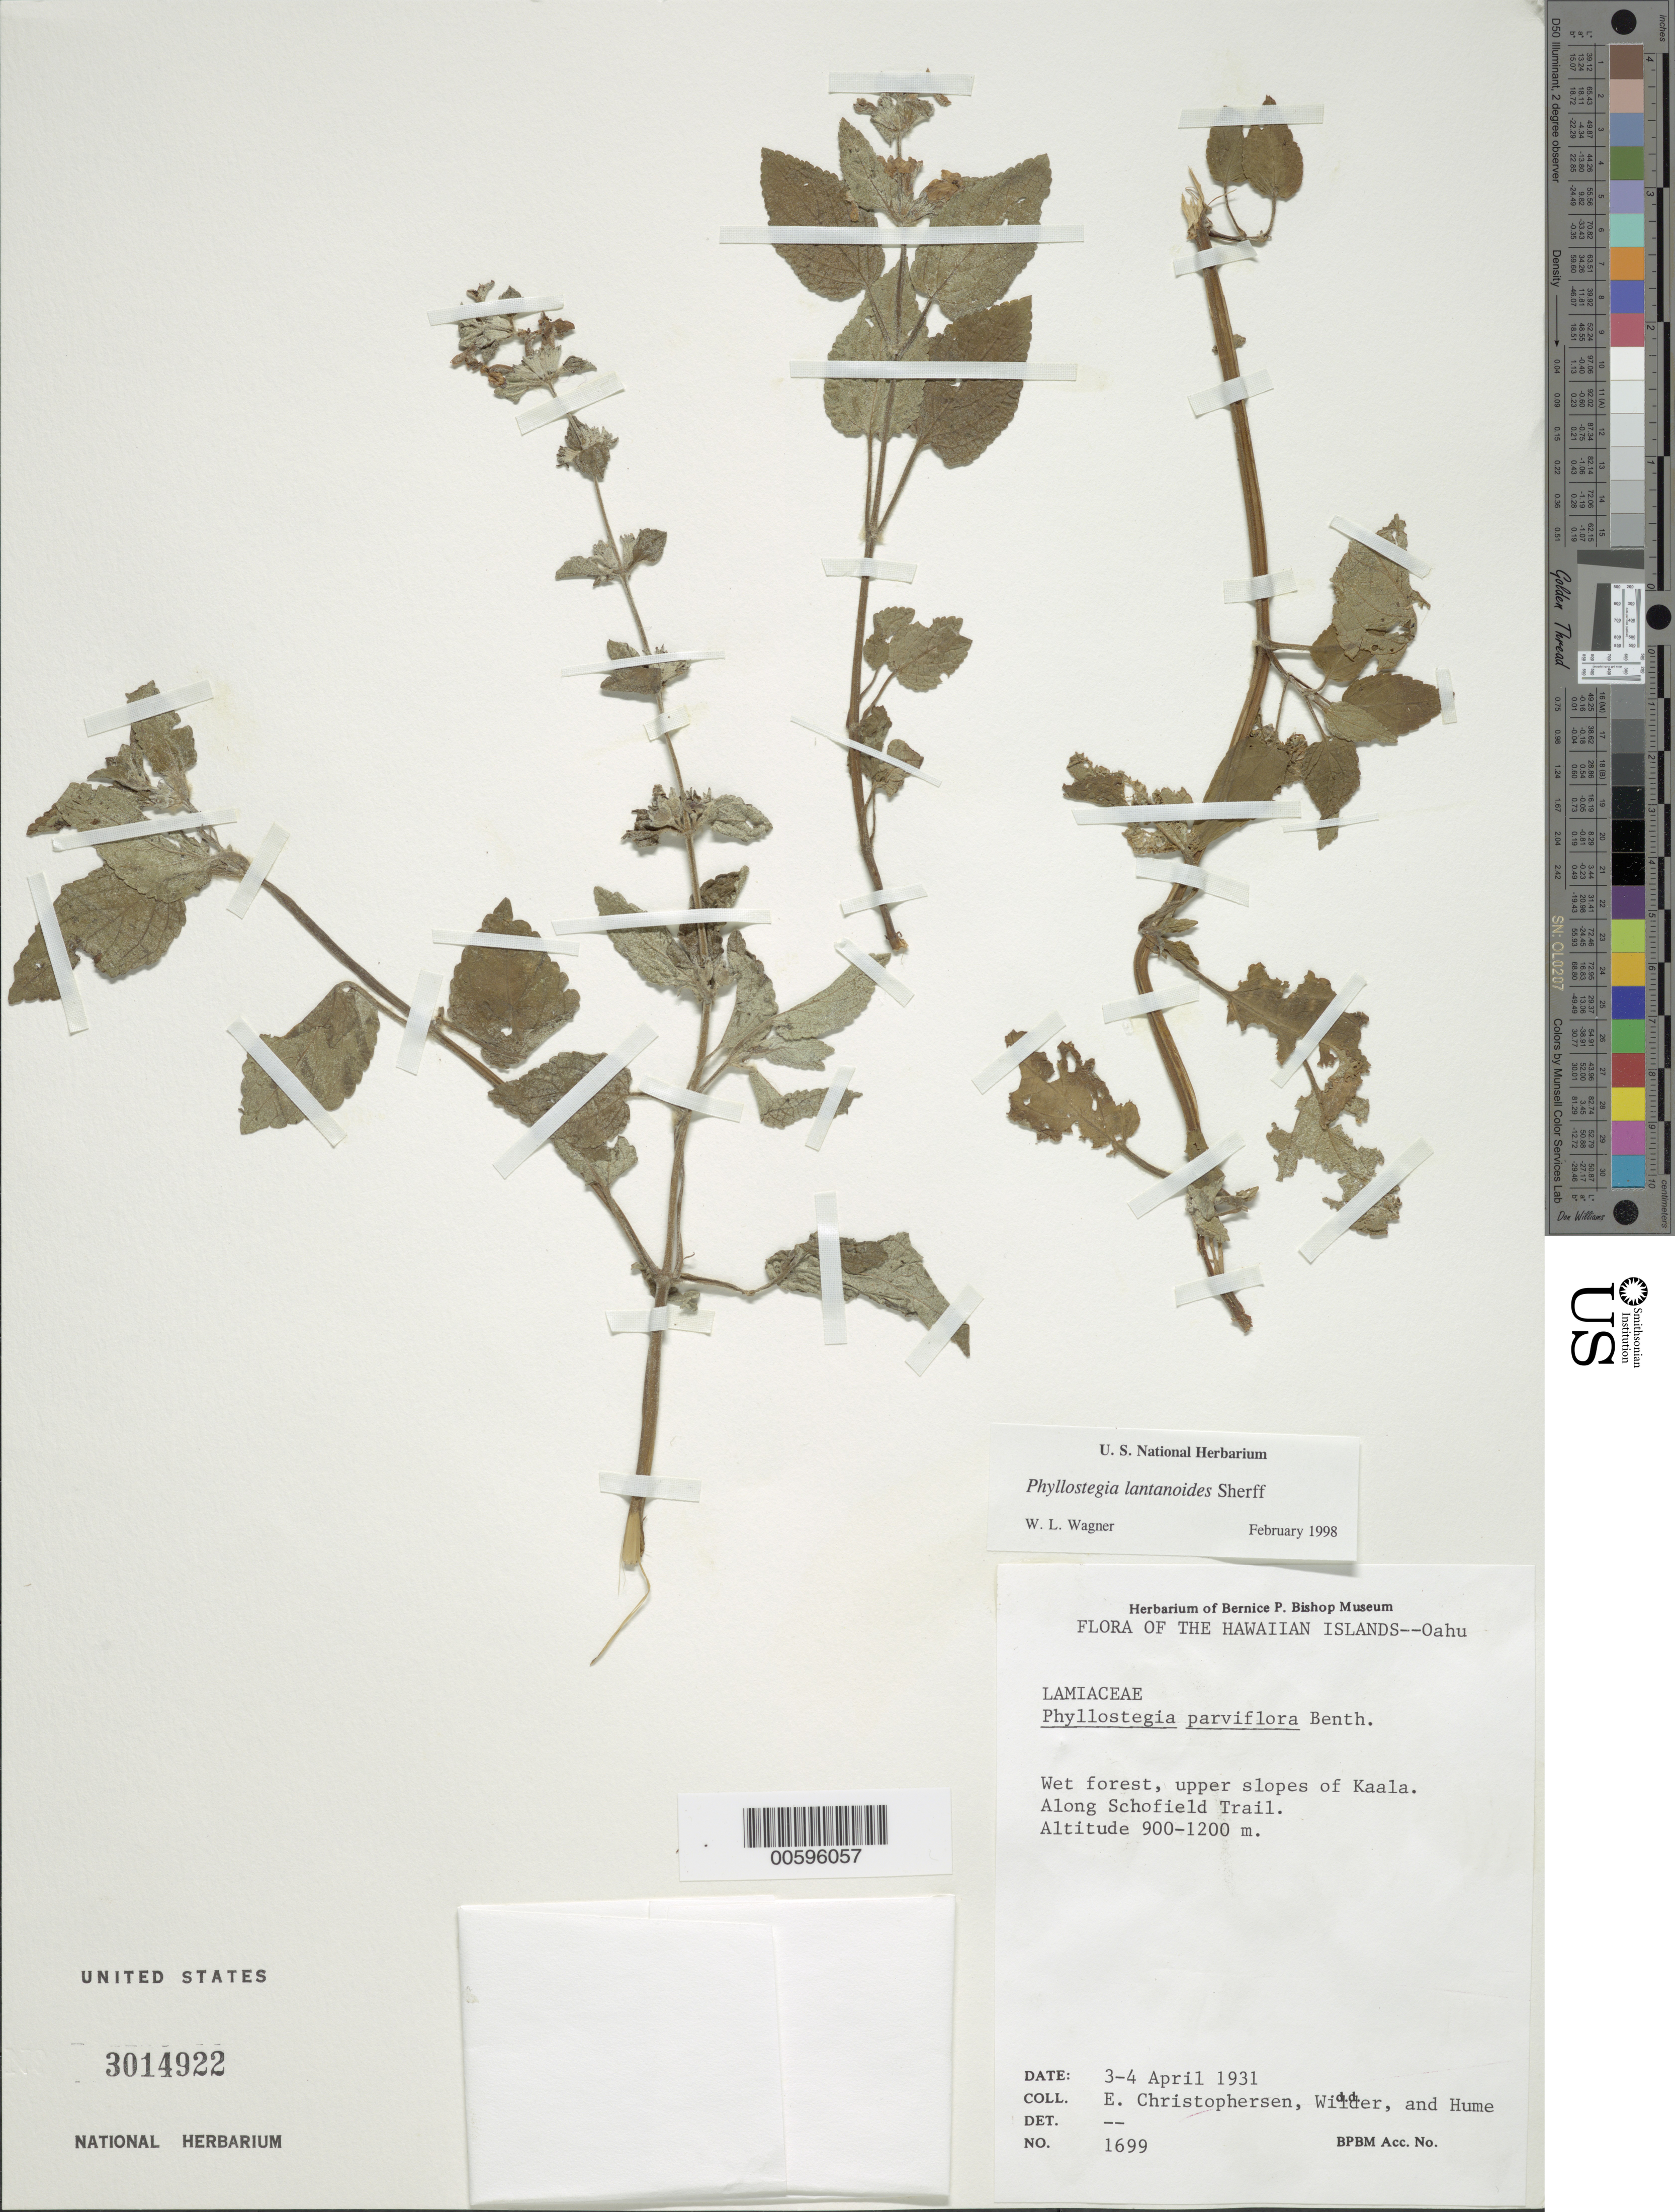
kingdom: Plantae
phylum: Tracheophyta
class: Magnoliopsida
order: Lamiales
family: Lamiaceae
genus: Phyllostegia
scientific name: Phyllostegia lantanoides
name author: Sherff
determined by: Wagner, W. L., (BOT), Smithsonian Institution - National Museum of Natural History (UNITED STATES)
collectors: E. Christophersen, Wilder & E. P. Hume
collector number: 1699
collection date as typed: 3 Apr 1931 to 4 Apr 1931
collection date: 1931-04-03/1931-04-04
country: United States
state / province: Hawaii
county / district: Honolulu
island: Oahu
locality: Upper slopes of Kaala. Along Schofield Trail.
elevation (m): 900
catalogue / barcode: US 3014922